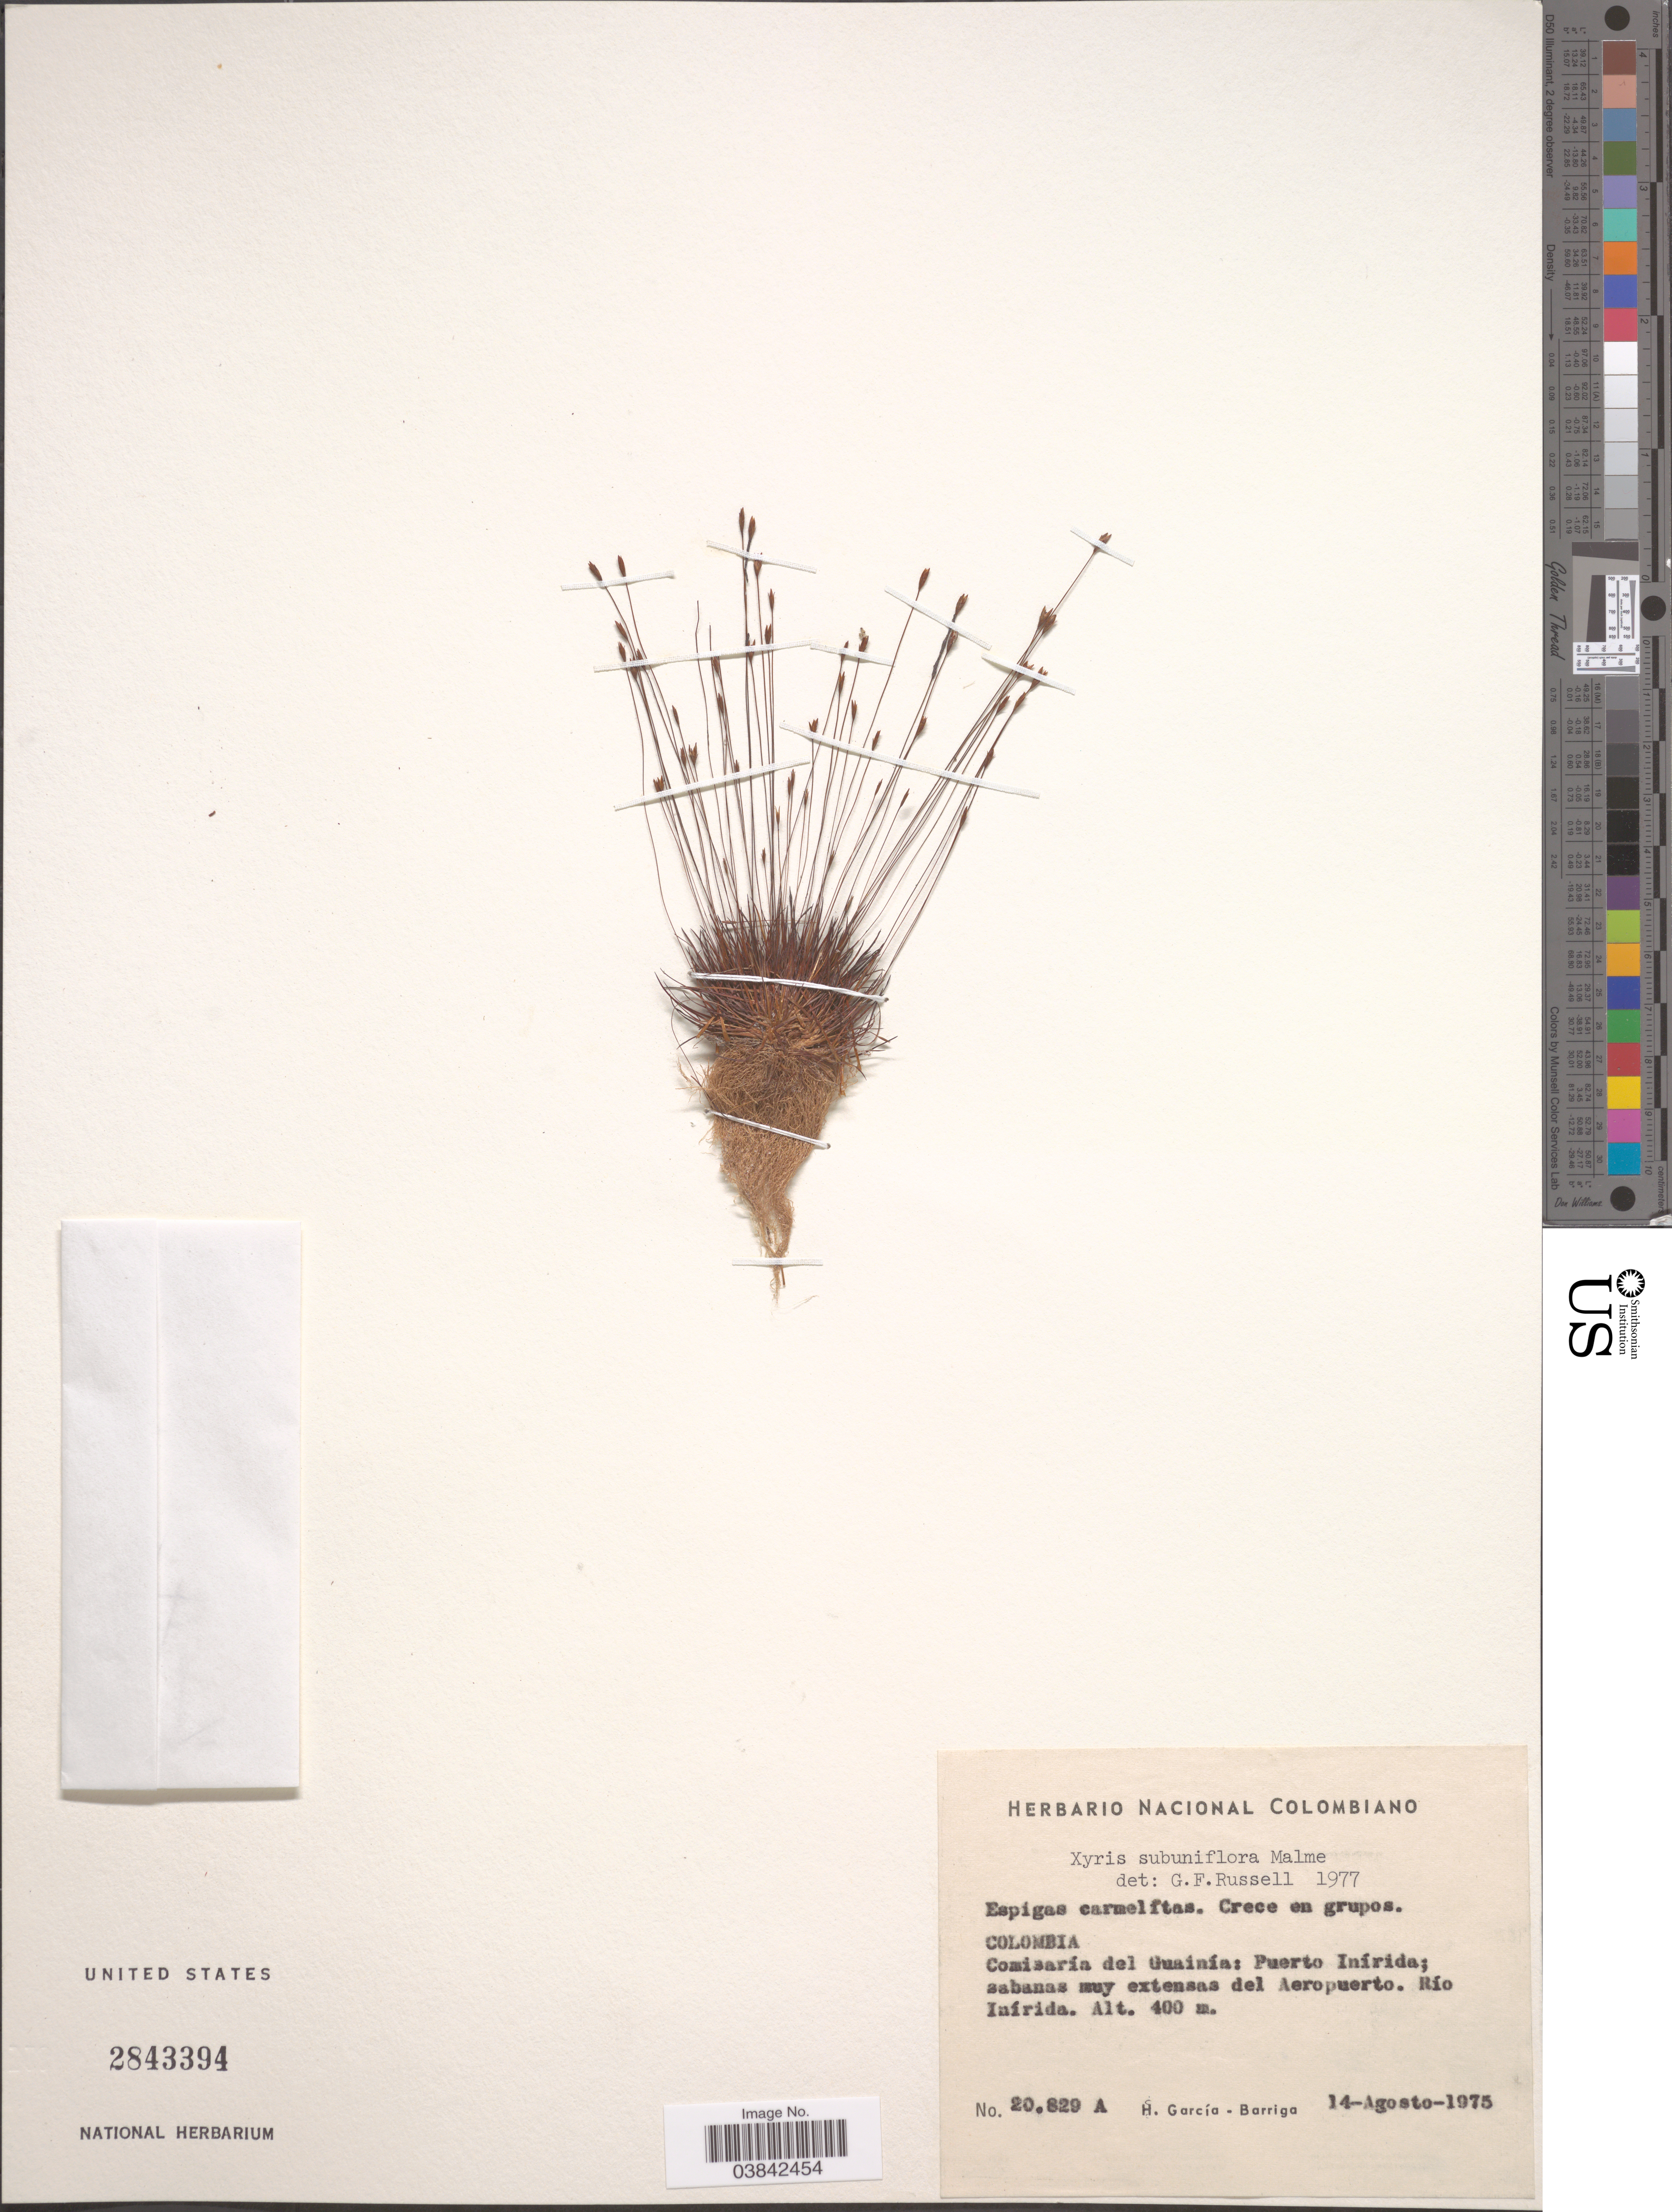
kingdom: Plantae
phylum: Tracheophyta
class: Liliopsida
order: Poales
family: Xyridaceae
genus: Xyris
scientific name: Xyris subuniflora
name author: Malme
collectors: H. García Barriga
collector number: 20829A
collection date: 1975-08-14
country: Colombia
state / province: Guainía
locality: Comisaría del Guainía: Puerto Inírida; sabanas muy extensas del Aeropuerto. Río Inírida.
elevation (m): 400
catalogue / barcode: US 2843394